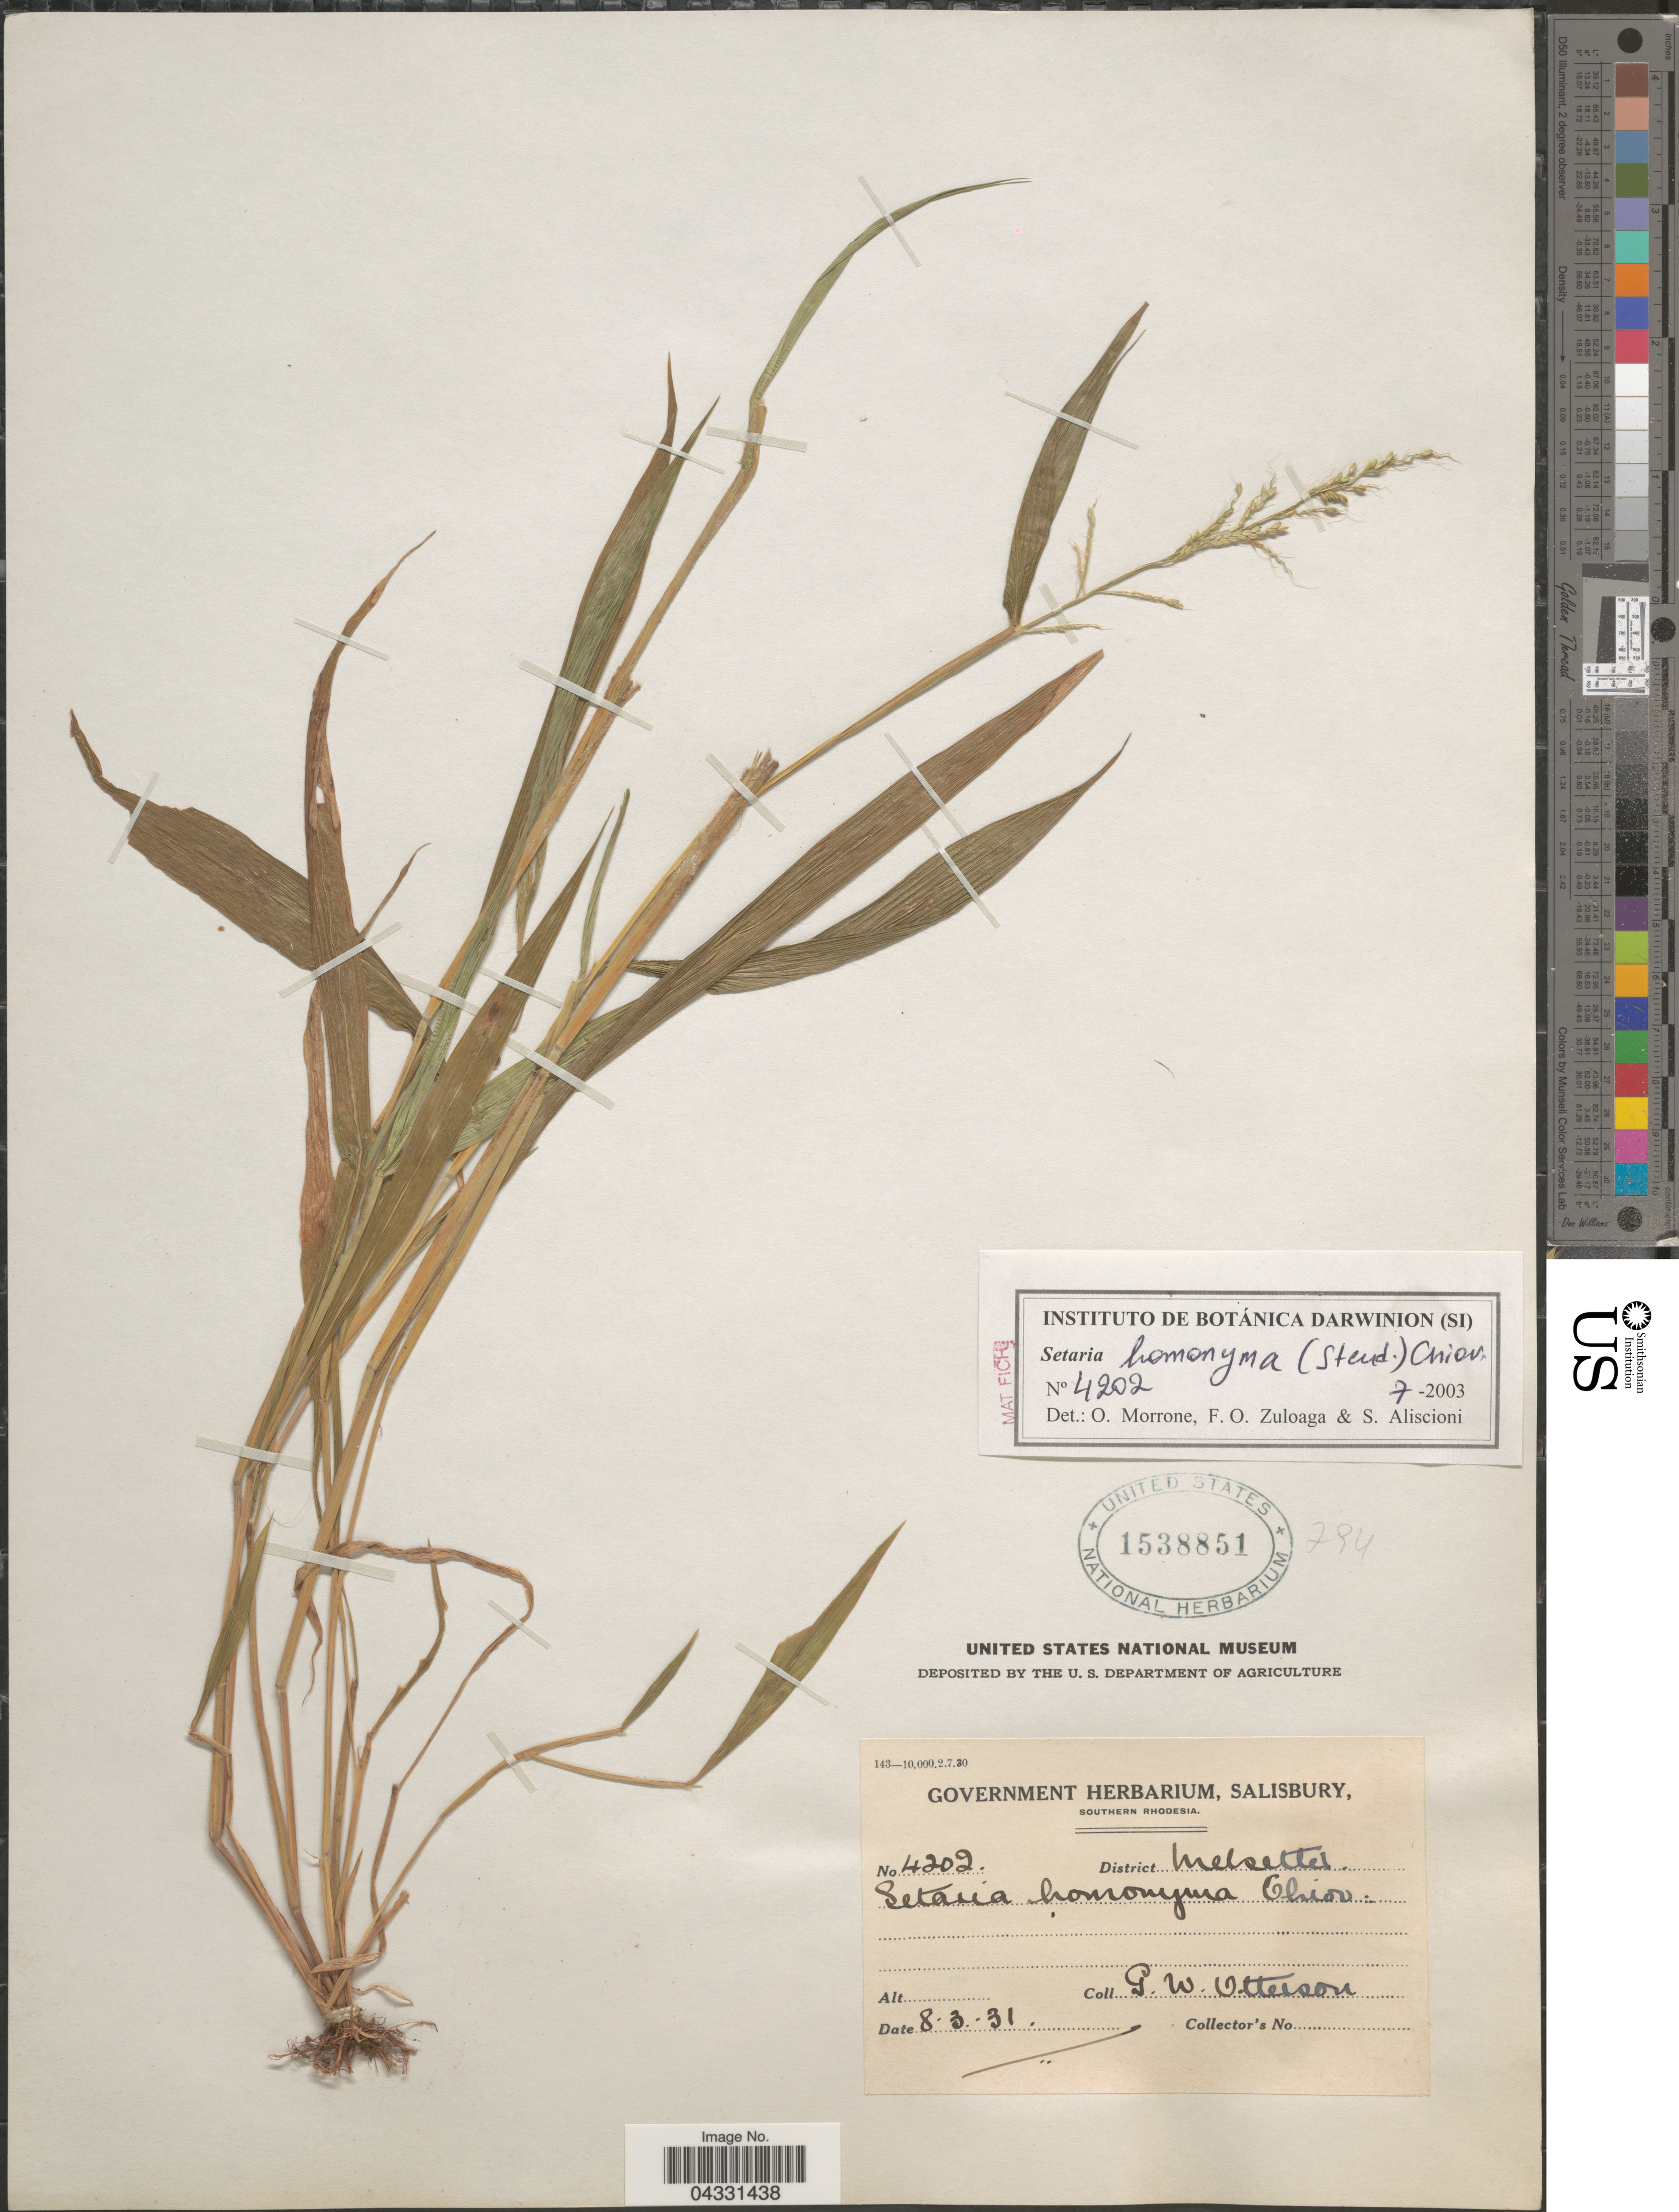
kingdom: Plantae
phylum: Tracheophyta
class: Liliopsida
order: Poales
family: Poaceae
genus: Setaria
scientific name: Setaria homonyma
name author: (Steud.) Chiov.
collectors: G. Otterson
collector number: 4202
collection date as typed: Transcribed d/m/y: 8/3/31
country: Zimbabwe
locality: Southern Rhodesia. District Melsetter.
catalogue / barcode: US 1538851